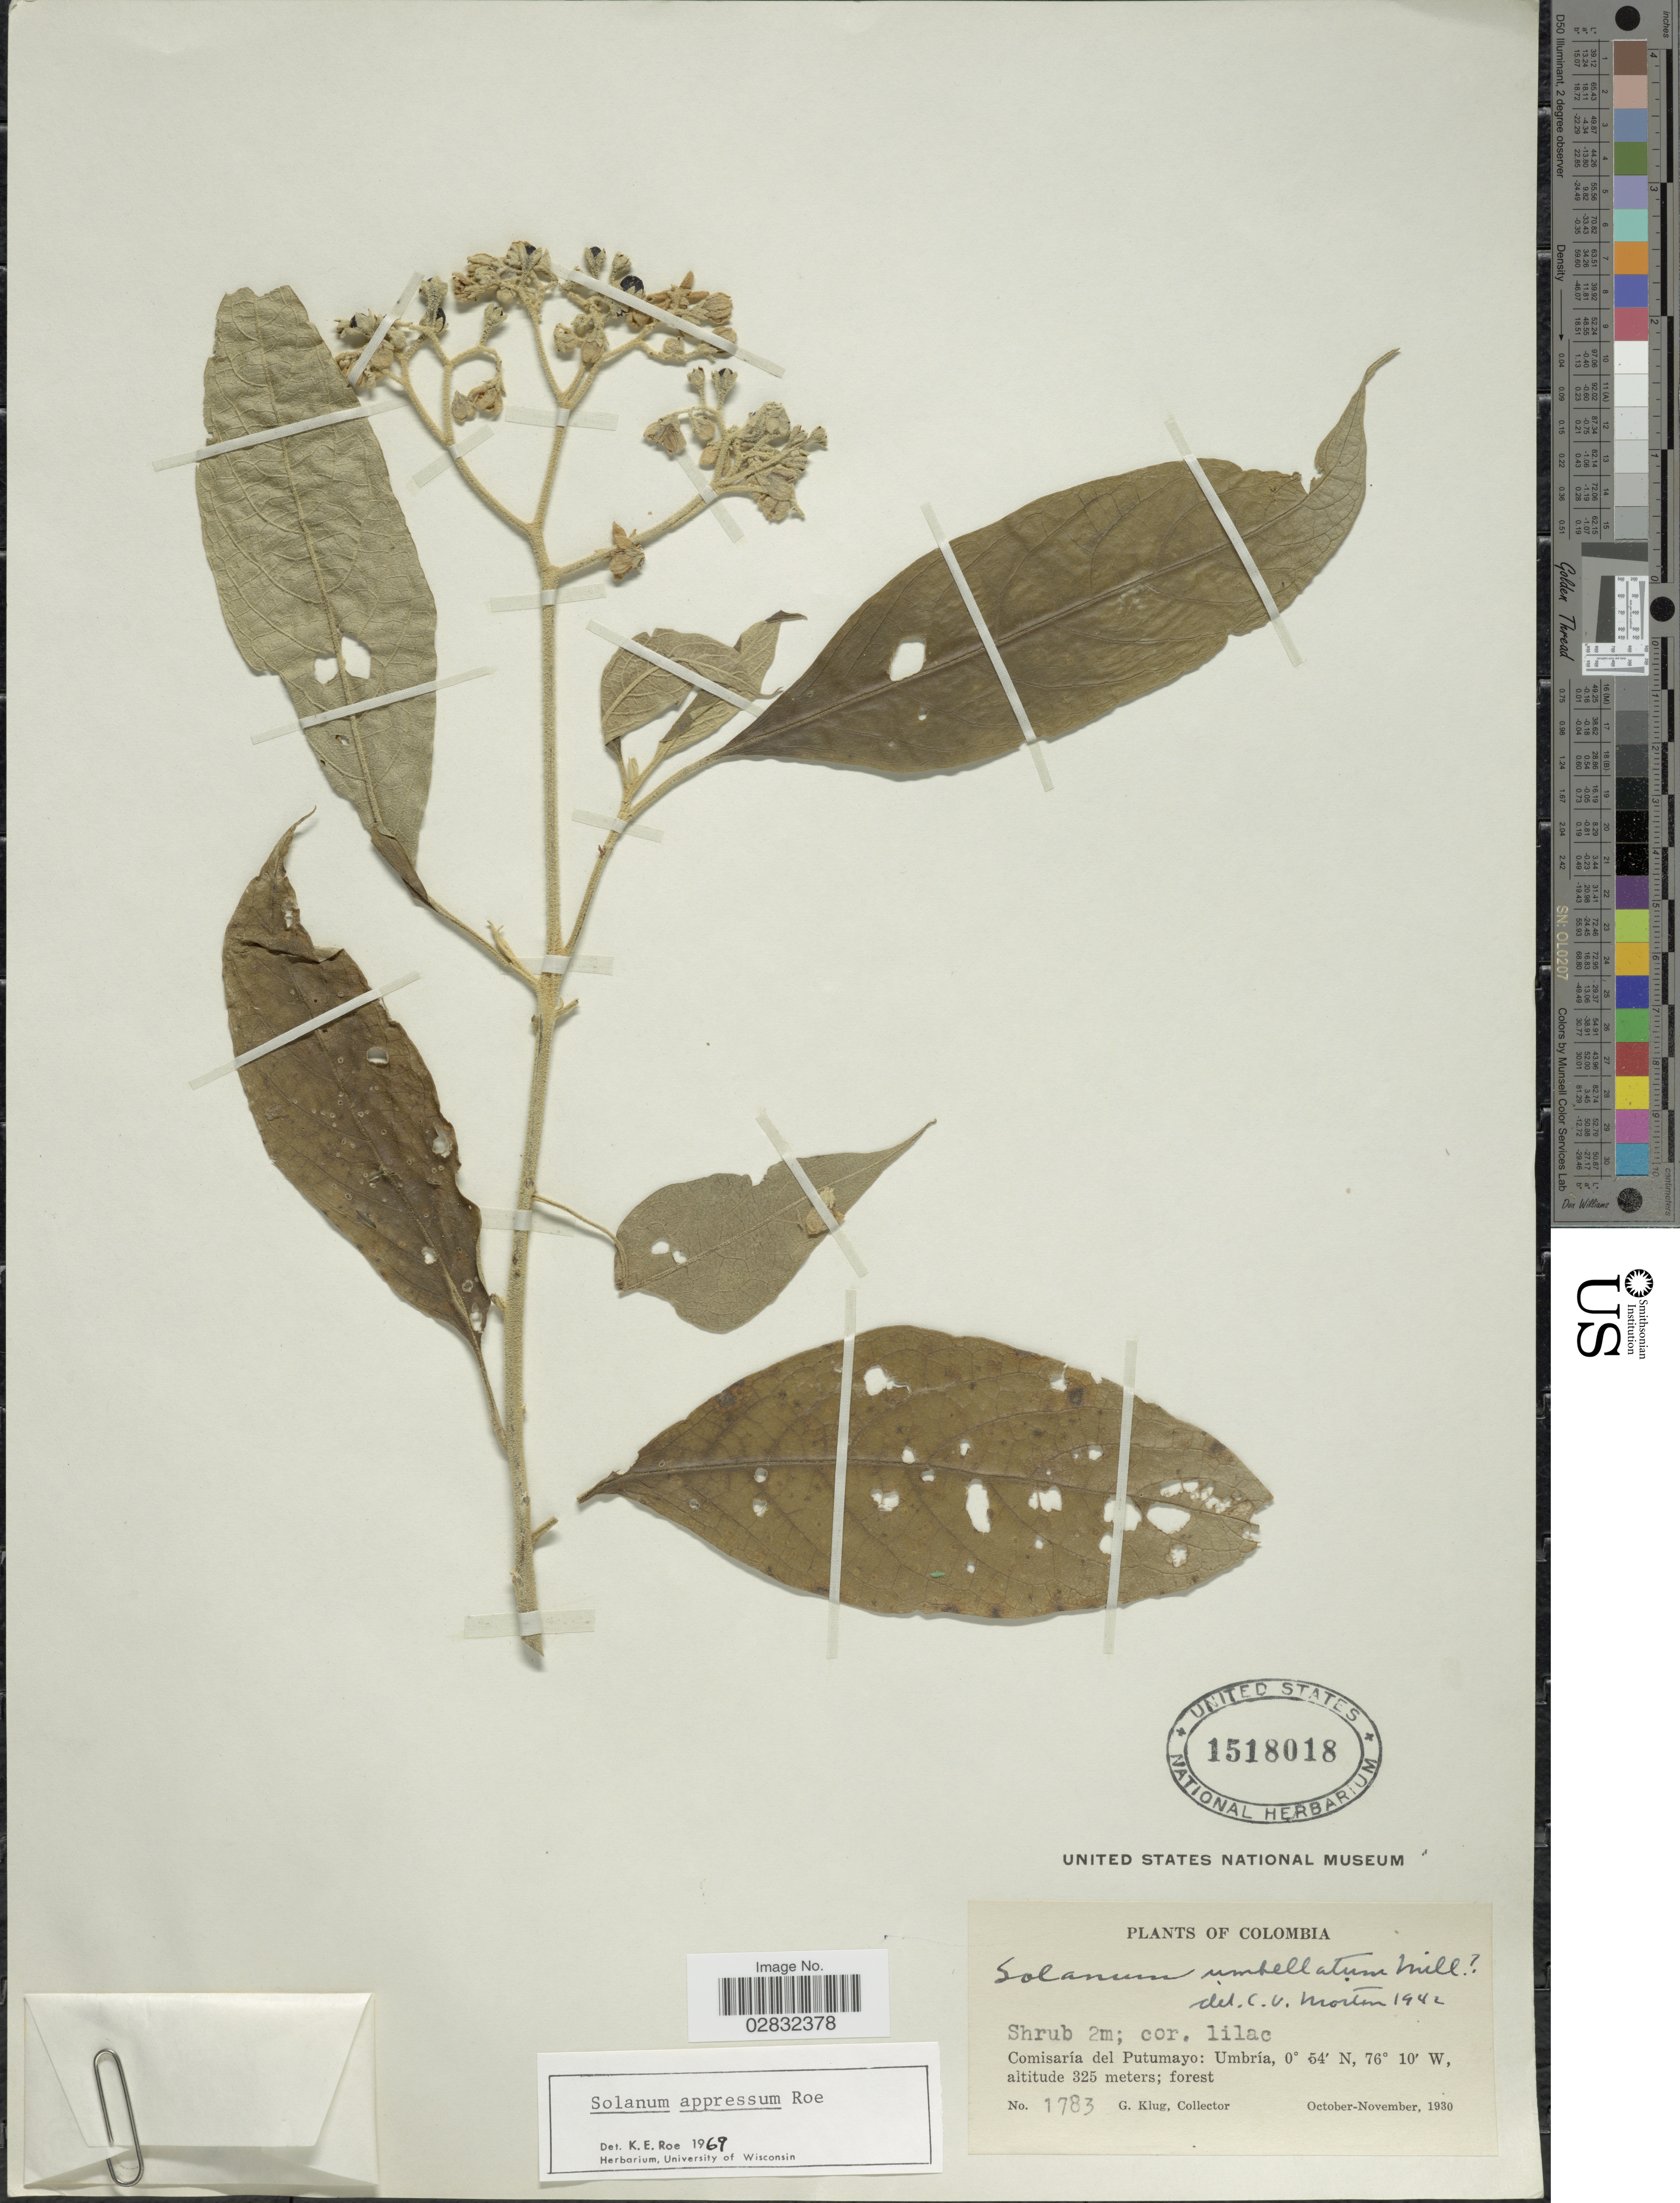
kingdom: Plantae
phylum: Tracheophyta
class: Magnoliopsida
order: Solanales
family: Solanaceae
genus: Solanum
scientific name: Solanum appressum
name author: K.E. Roe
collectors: G. Klug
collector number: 1783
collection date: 1930-10/1930-11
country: Colombia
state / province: Putumayo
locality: Comisaría del Putumayo: Umbría.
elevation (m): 325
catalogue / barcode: US 1518018